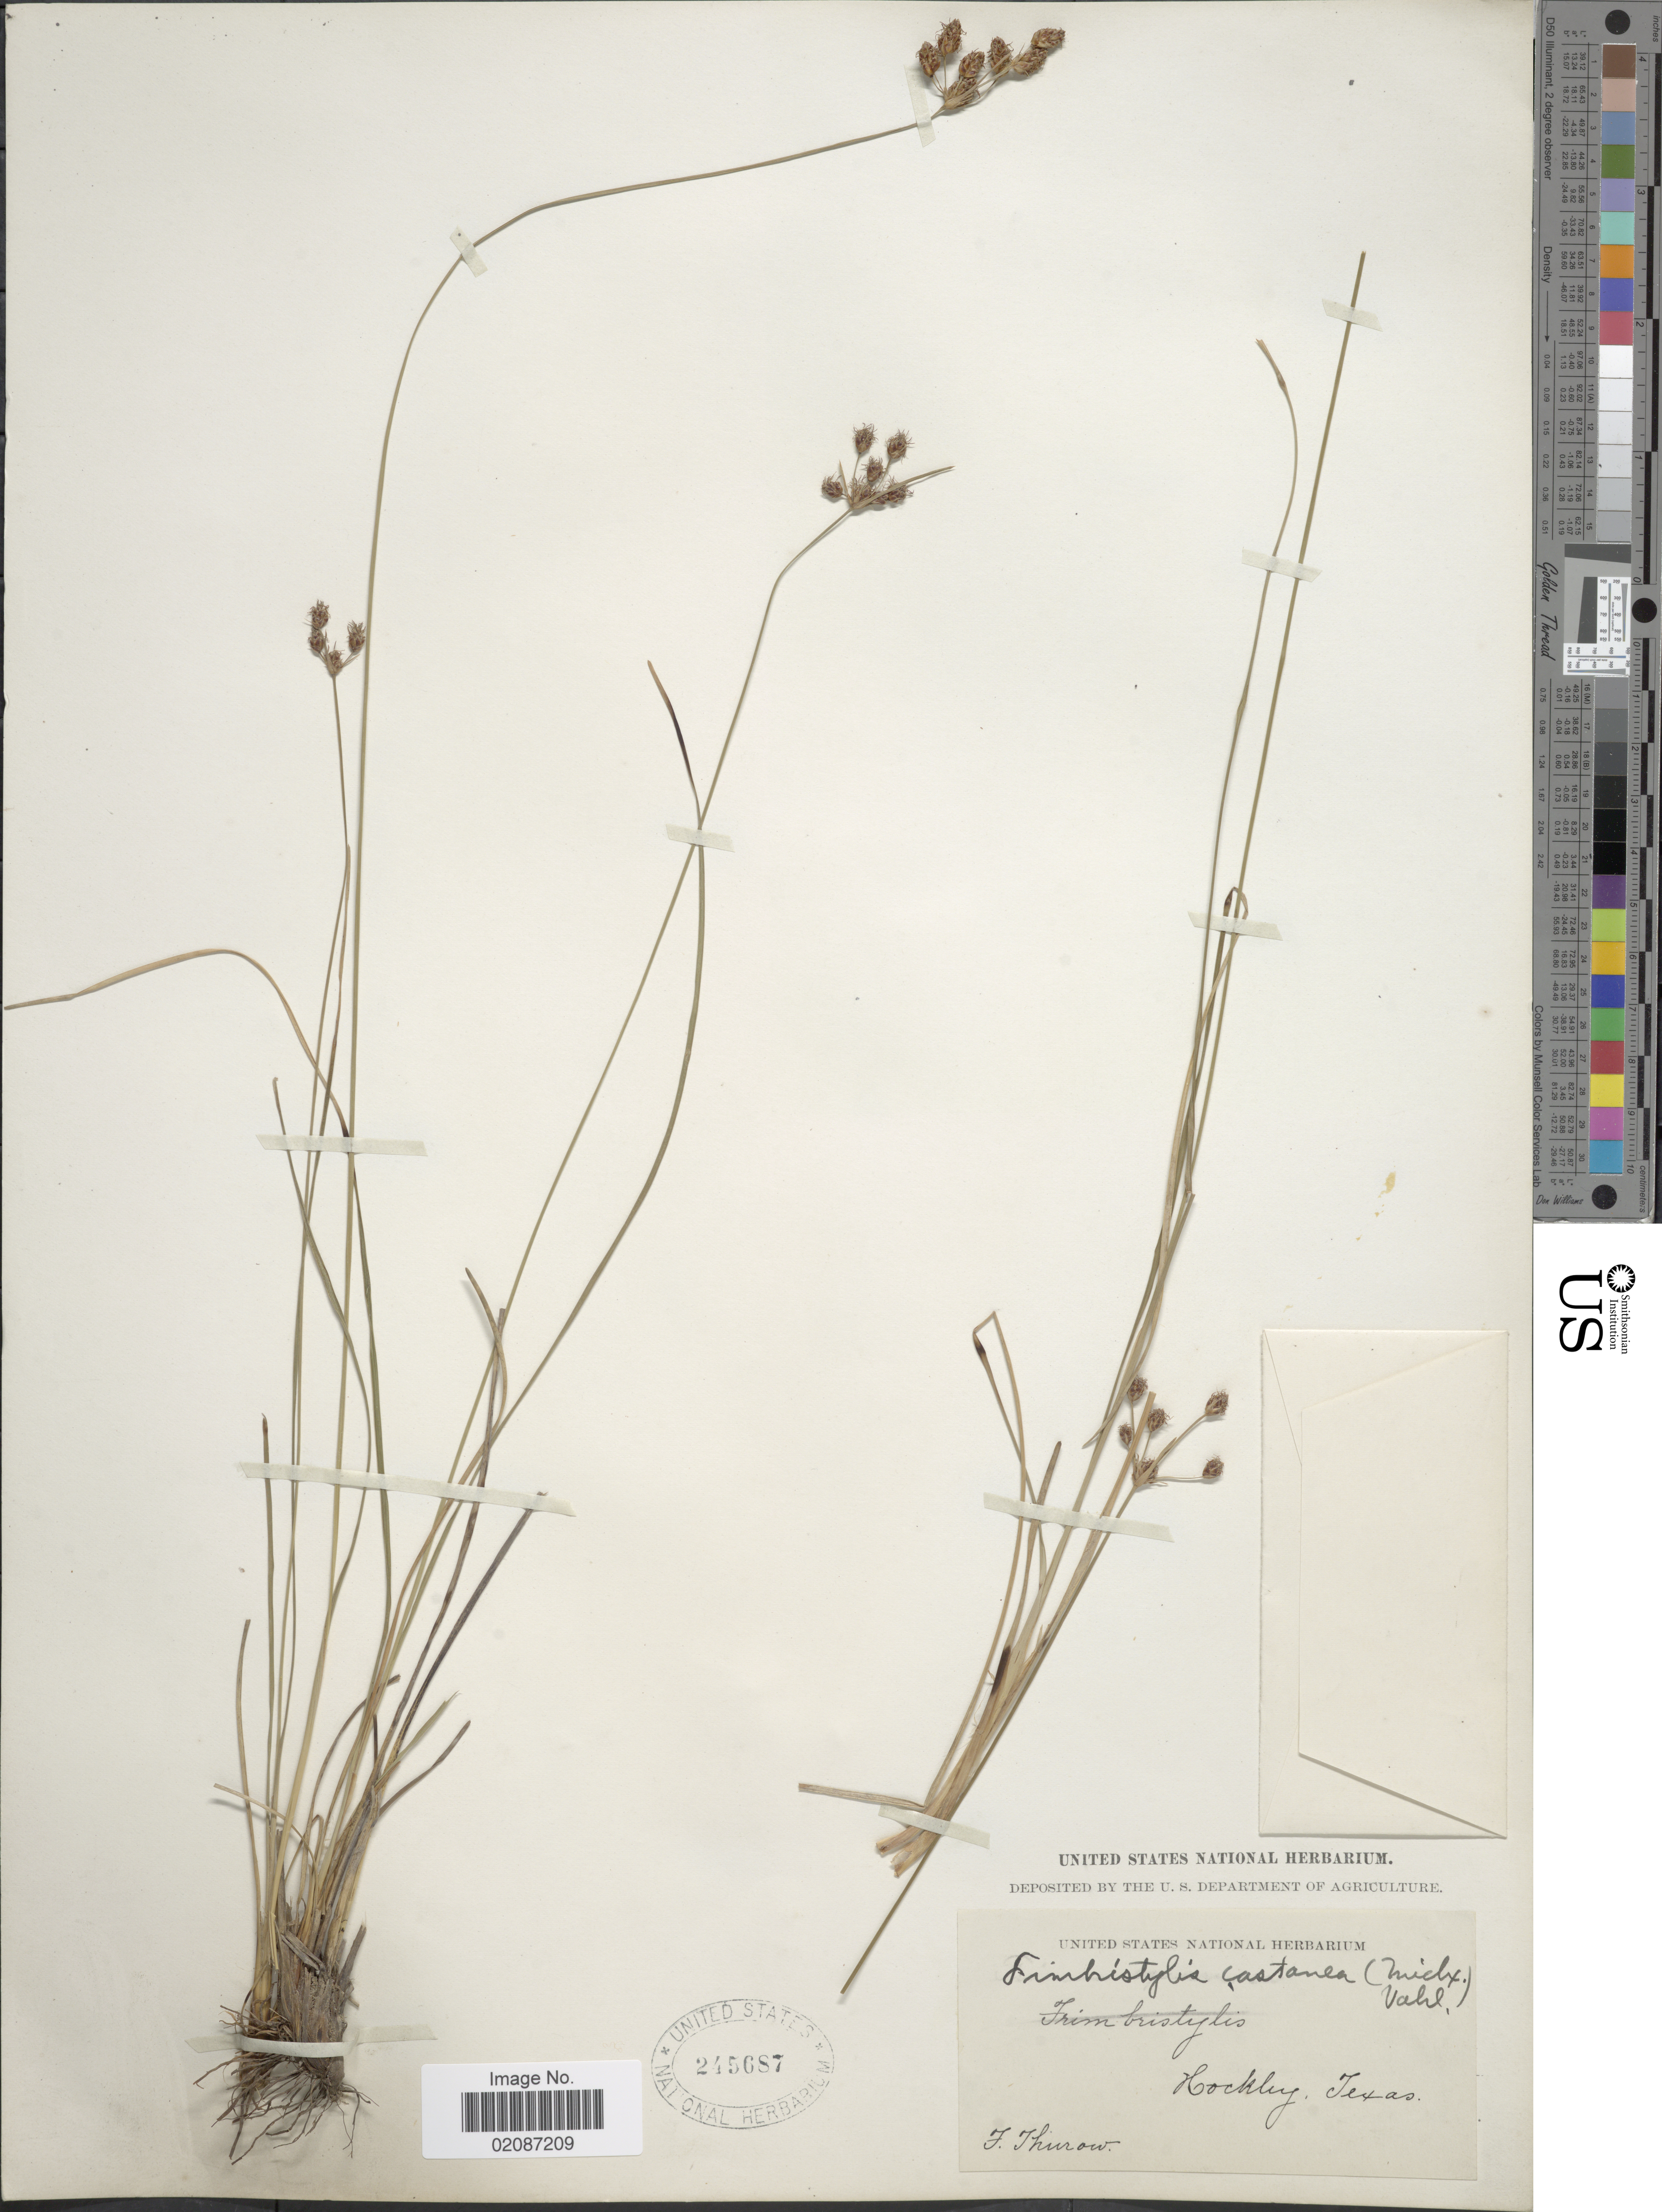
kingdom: Plantae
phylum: Tracheophyta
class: Liliopsida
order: Poales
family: Cyperaceae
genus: Fimbristylis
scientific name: Fimbristylis spadicea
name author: (L.) Vahl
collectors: F. W. Thurow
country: United States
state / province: Texas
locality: Hockley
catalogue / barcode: US 245687